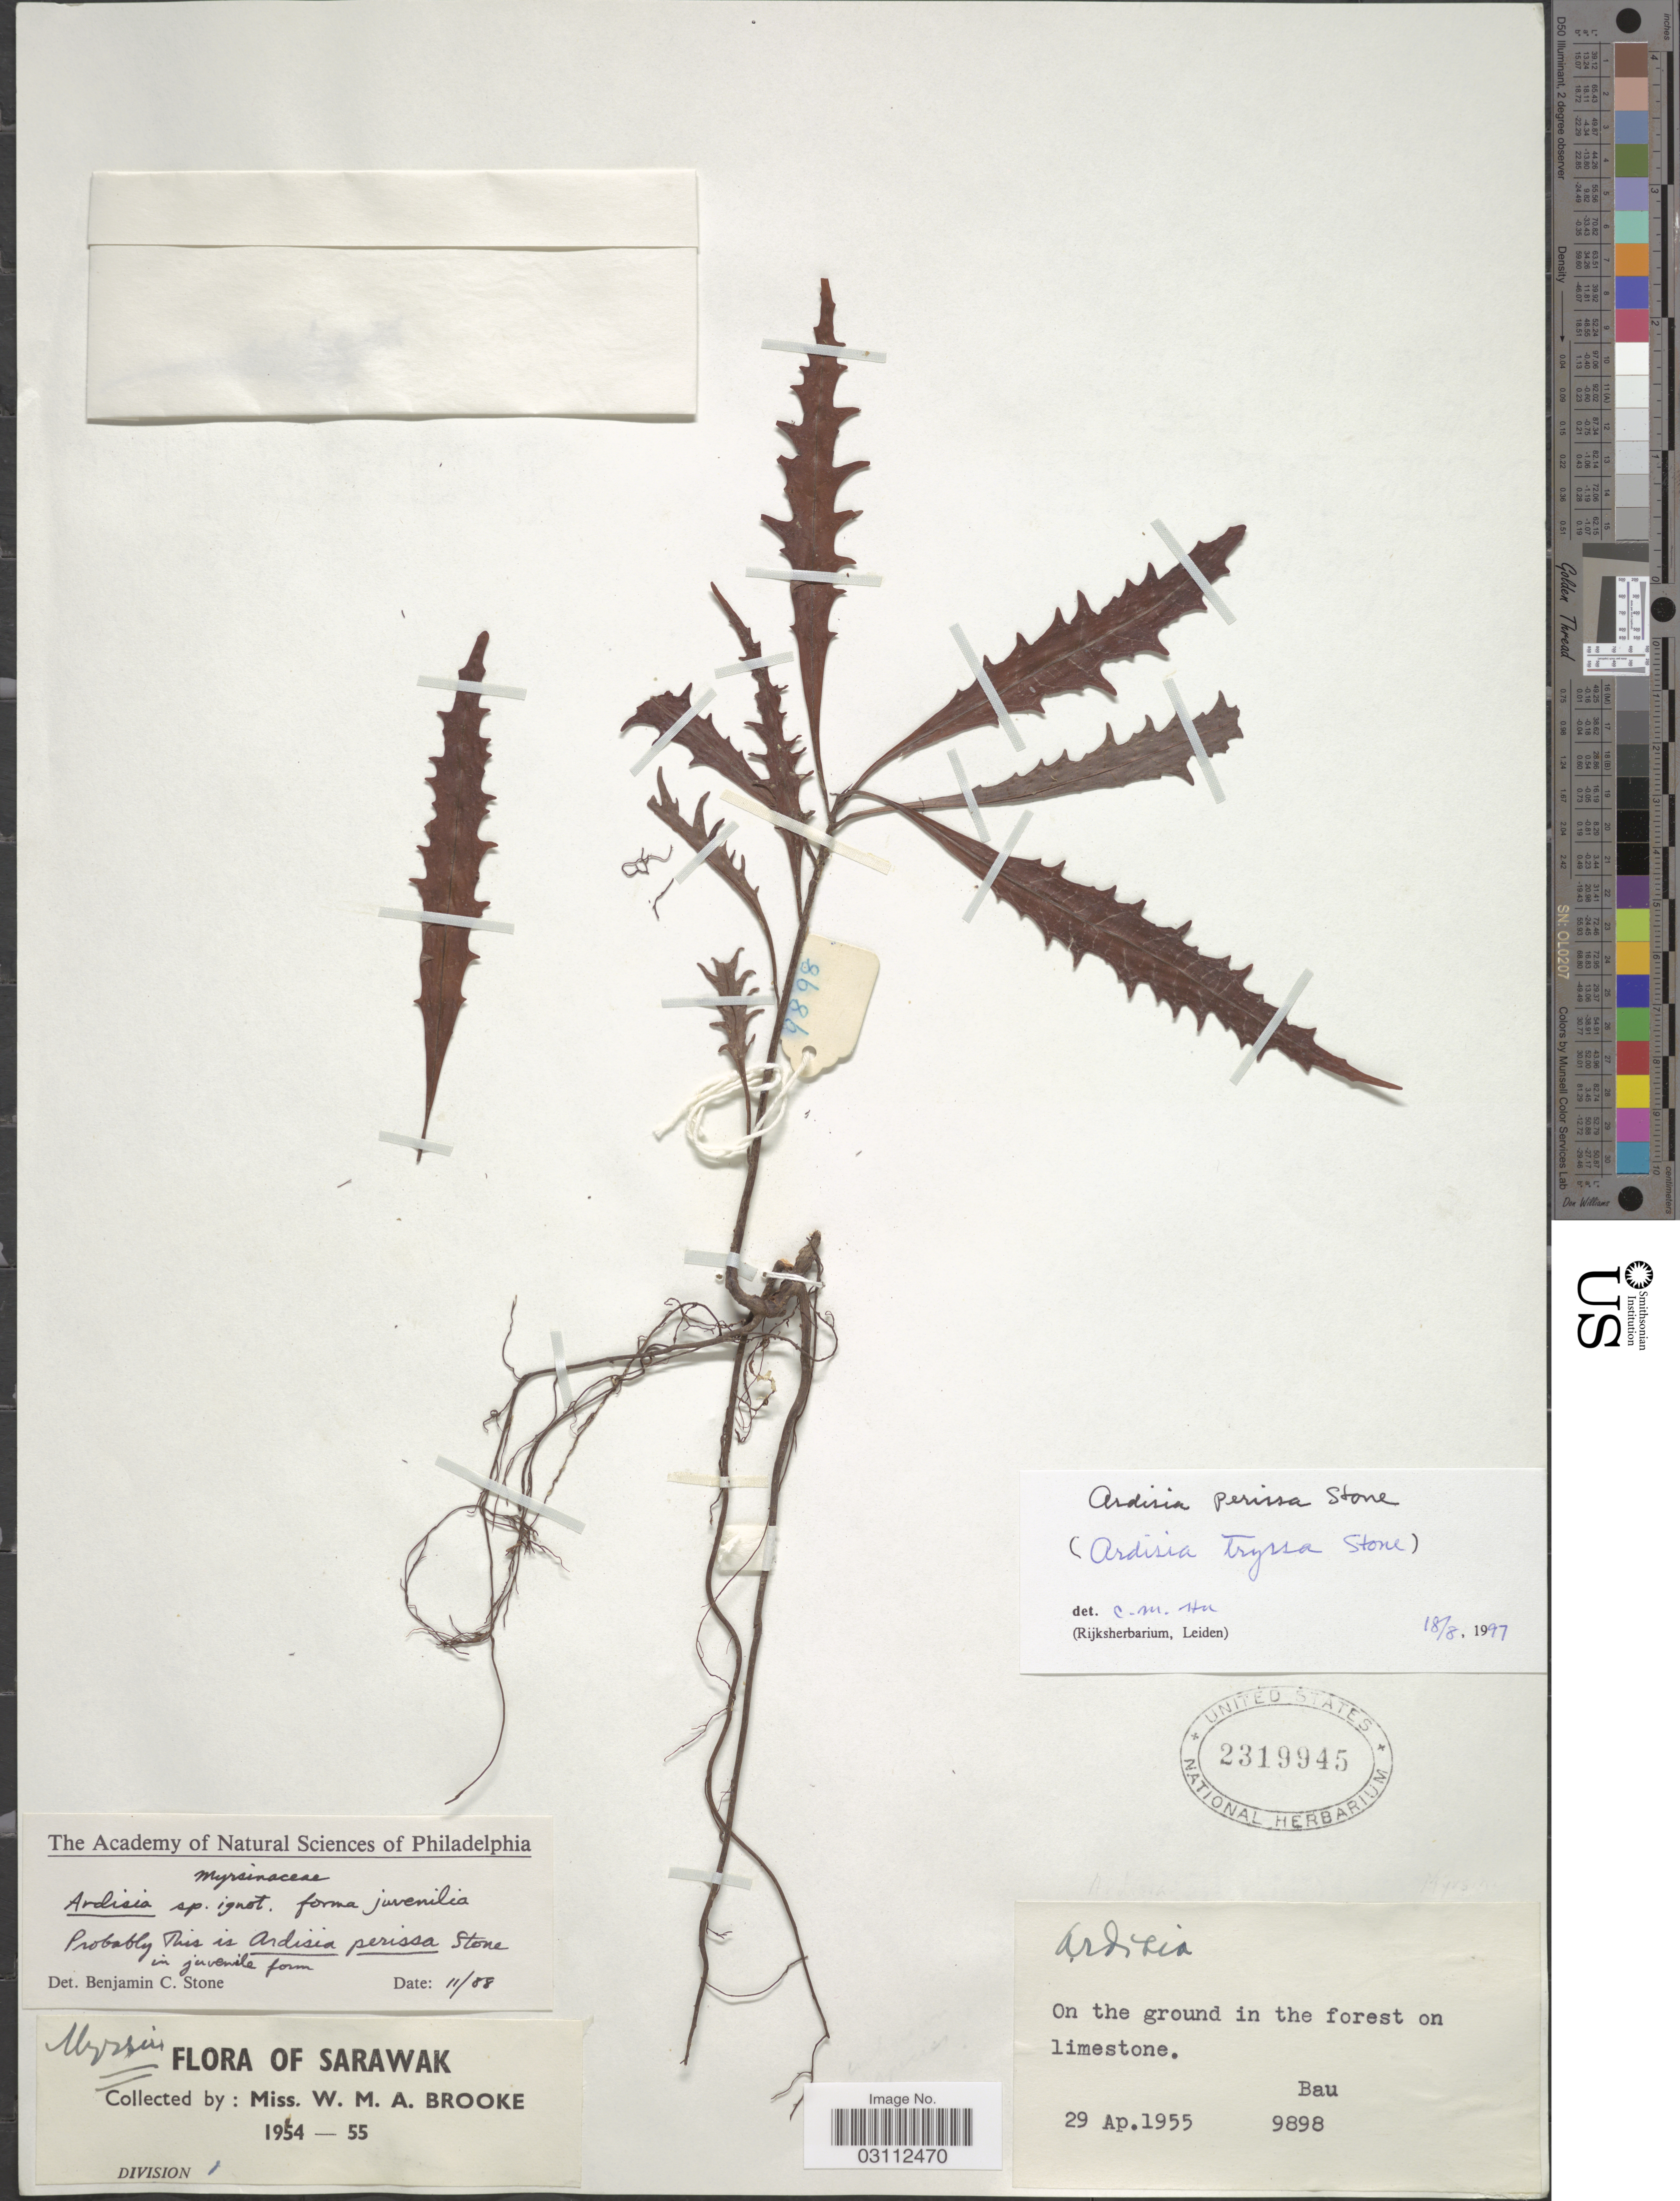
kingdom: Plantae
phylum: Tracheophyta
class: Magnoliopsida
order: Ericales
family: Primulaceae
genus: Ardisia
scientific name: Ardisia perissa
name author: B.C. Stone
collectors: W. Brooke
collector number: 9898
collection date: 1955-04-29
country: Malaysia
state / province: Sarawak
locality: Bau.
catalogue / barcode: US 2319945